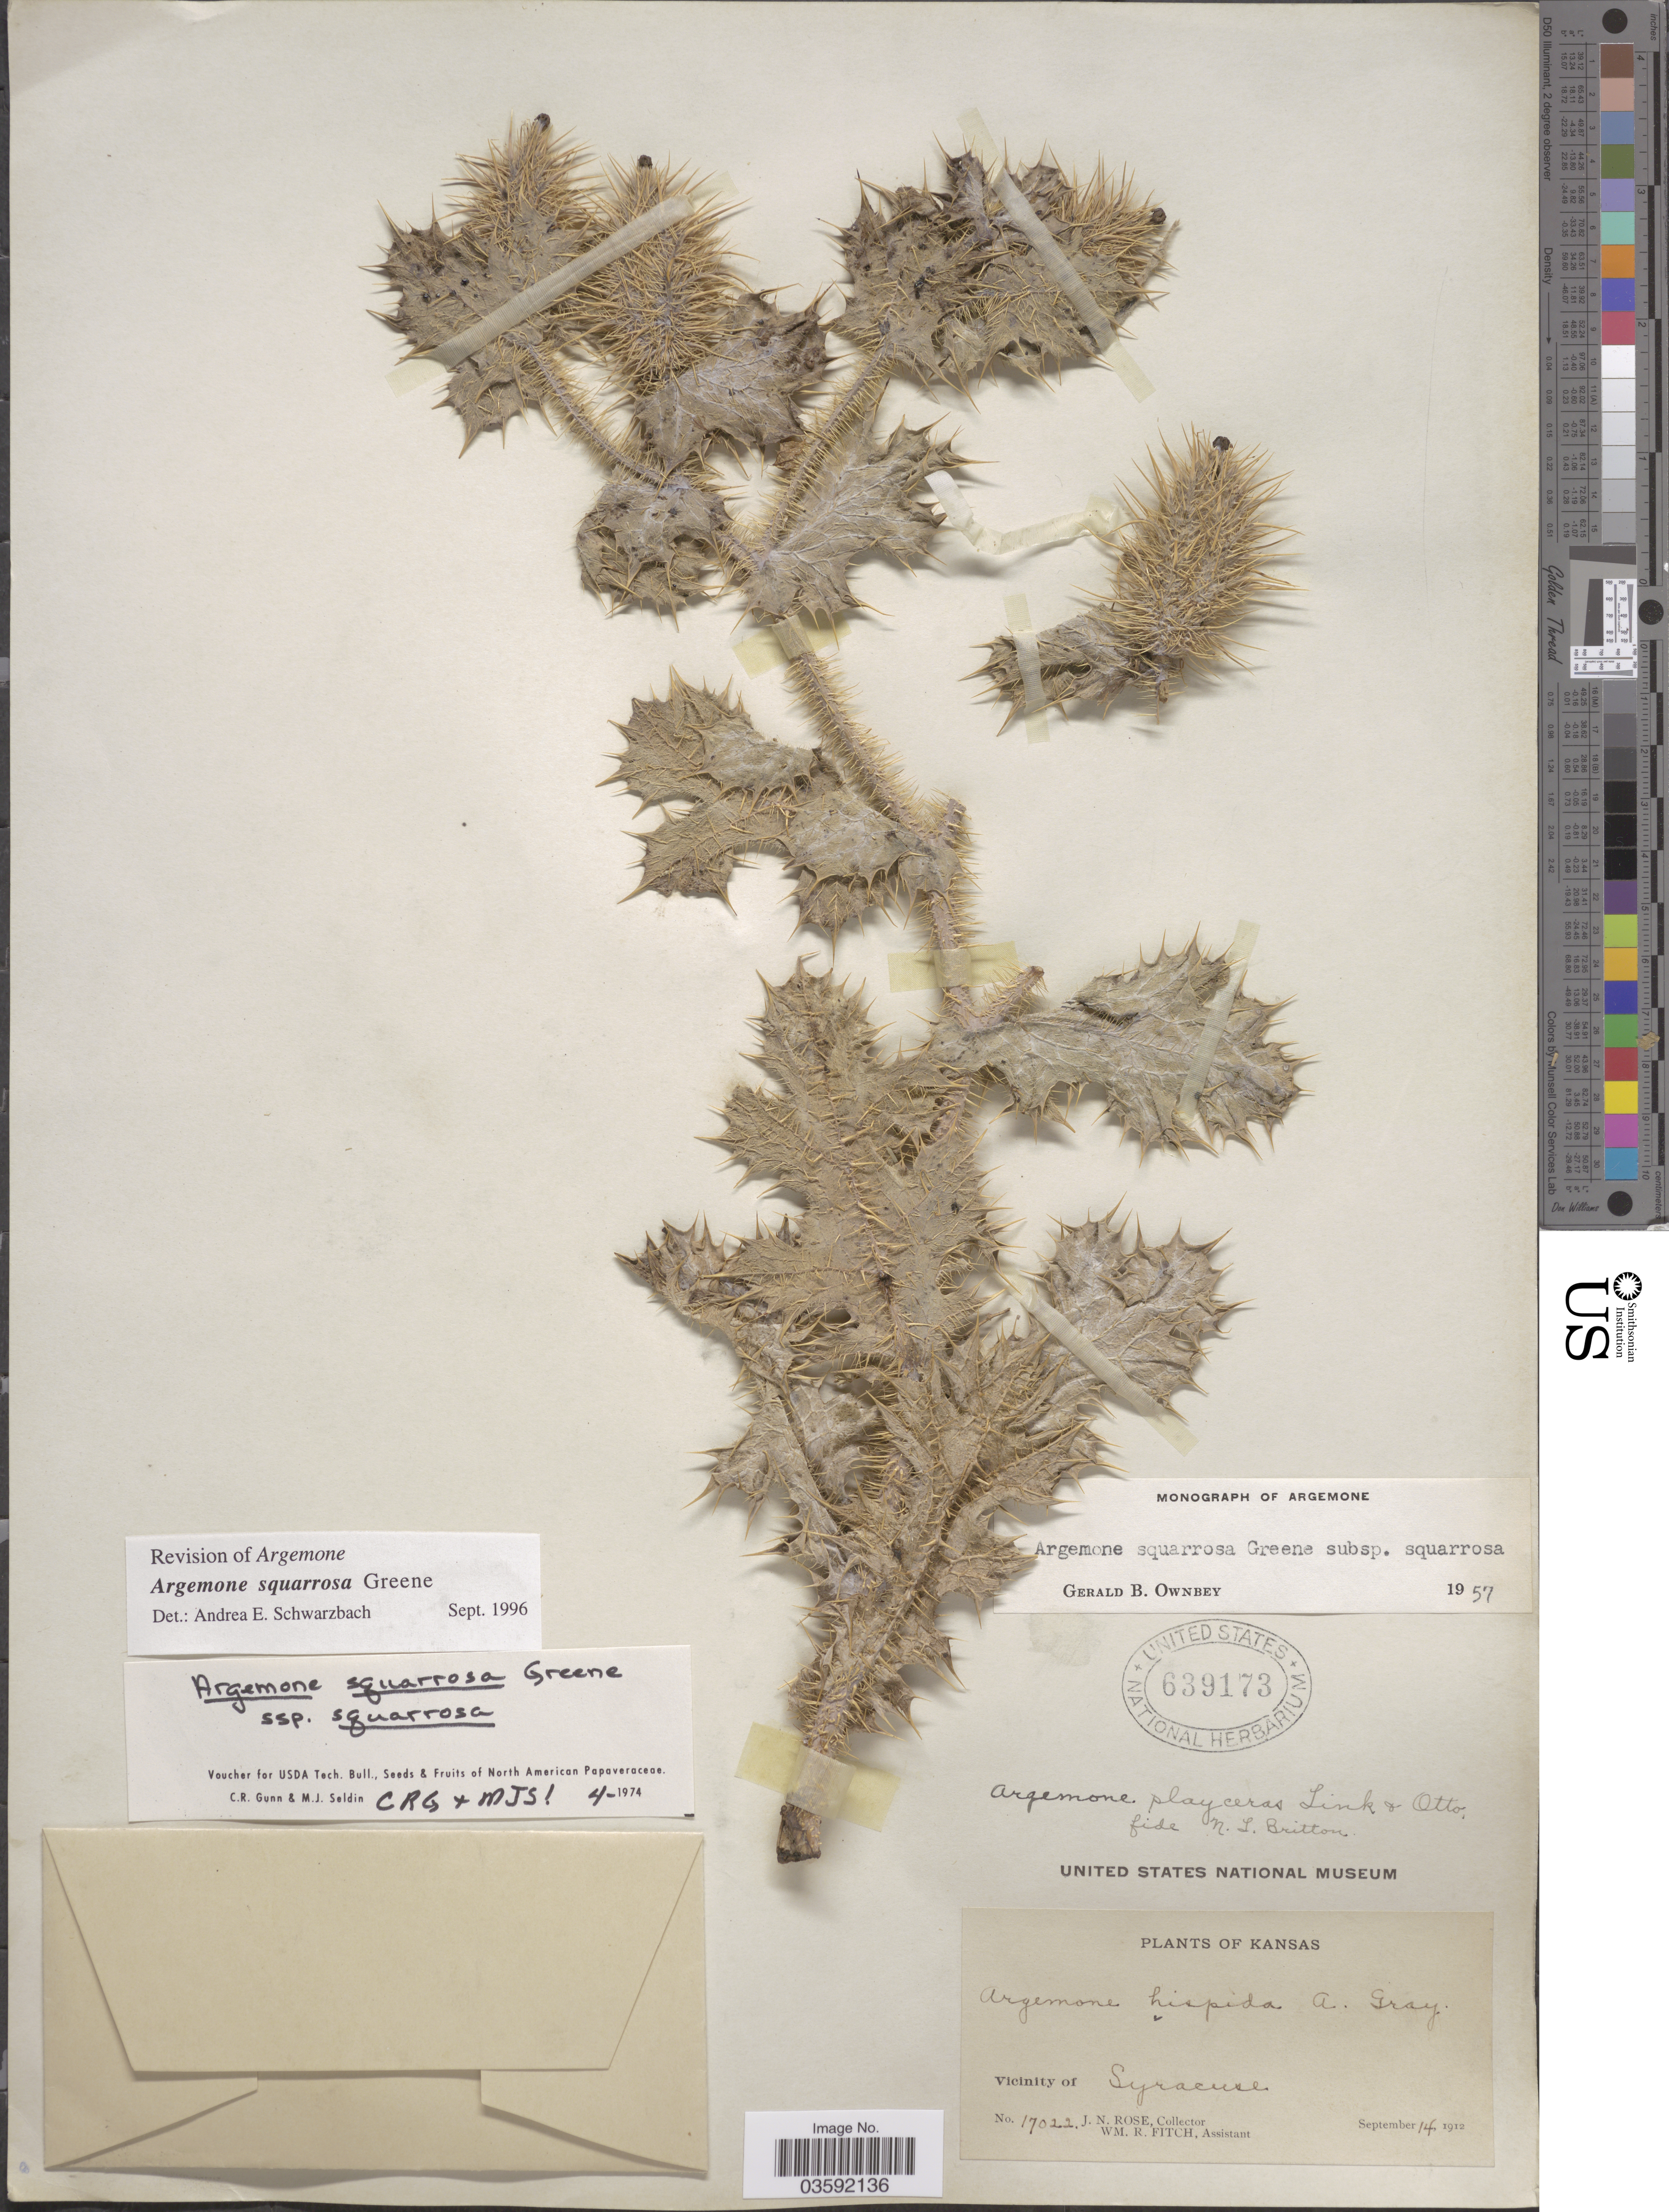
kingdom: Plantae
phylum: Tracheophyta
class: Magnoliopsida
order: Ranunculales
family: Papaveraceae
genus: Argemone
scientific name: Argemone squarrosa subsp. squarrosa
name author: Greene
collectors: J. N. Rose & W. R. Fitch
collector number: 17022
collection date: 1912-09-14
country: United States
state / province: Kansas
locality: Vicinity of Syracuse.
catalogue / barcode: US 639173